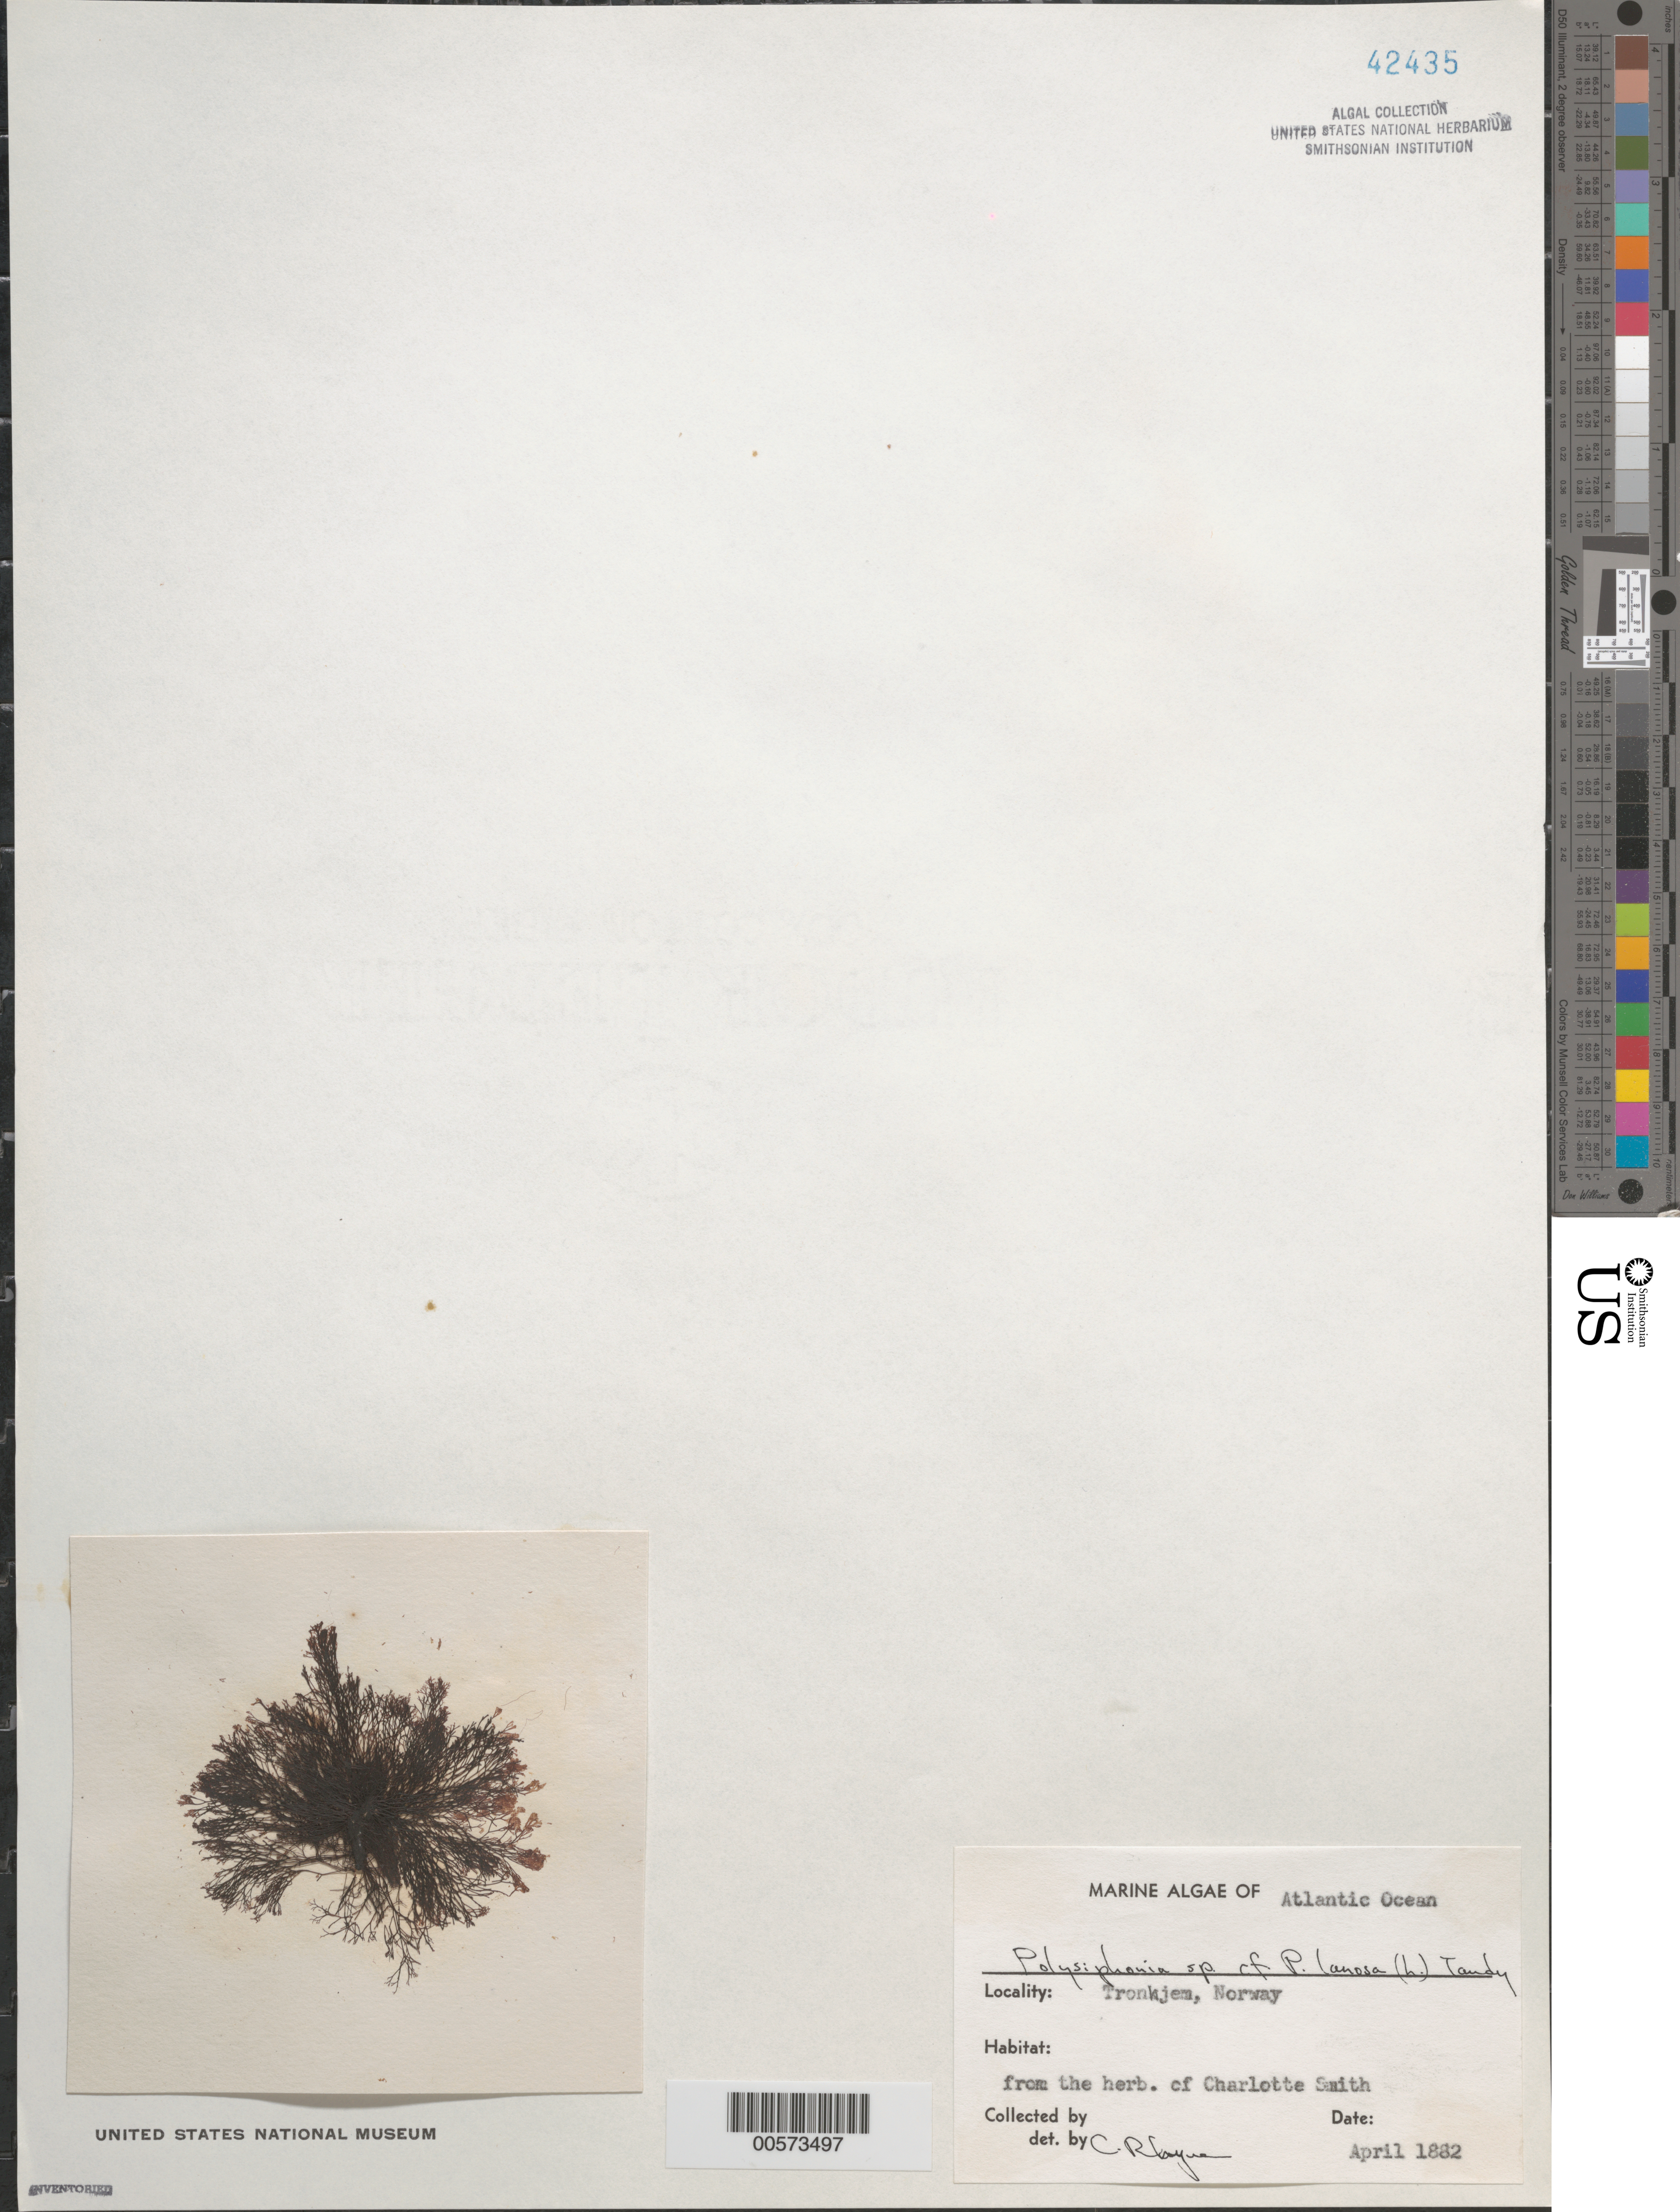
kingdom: Plantae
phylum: Rhodophyta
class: Florideophyceae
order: Ceramiales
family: Rhodomelaceae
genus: Vertebrata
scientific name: Vertebrata lanosa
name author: (L.) T.A. Chr.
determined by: Algae name updating Project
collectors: Charlotte Smith (herbarium)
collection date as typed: Apr 1882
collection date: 1882-04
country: Norway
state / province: Trøndelag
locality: Trondheim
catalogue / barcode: US 42435